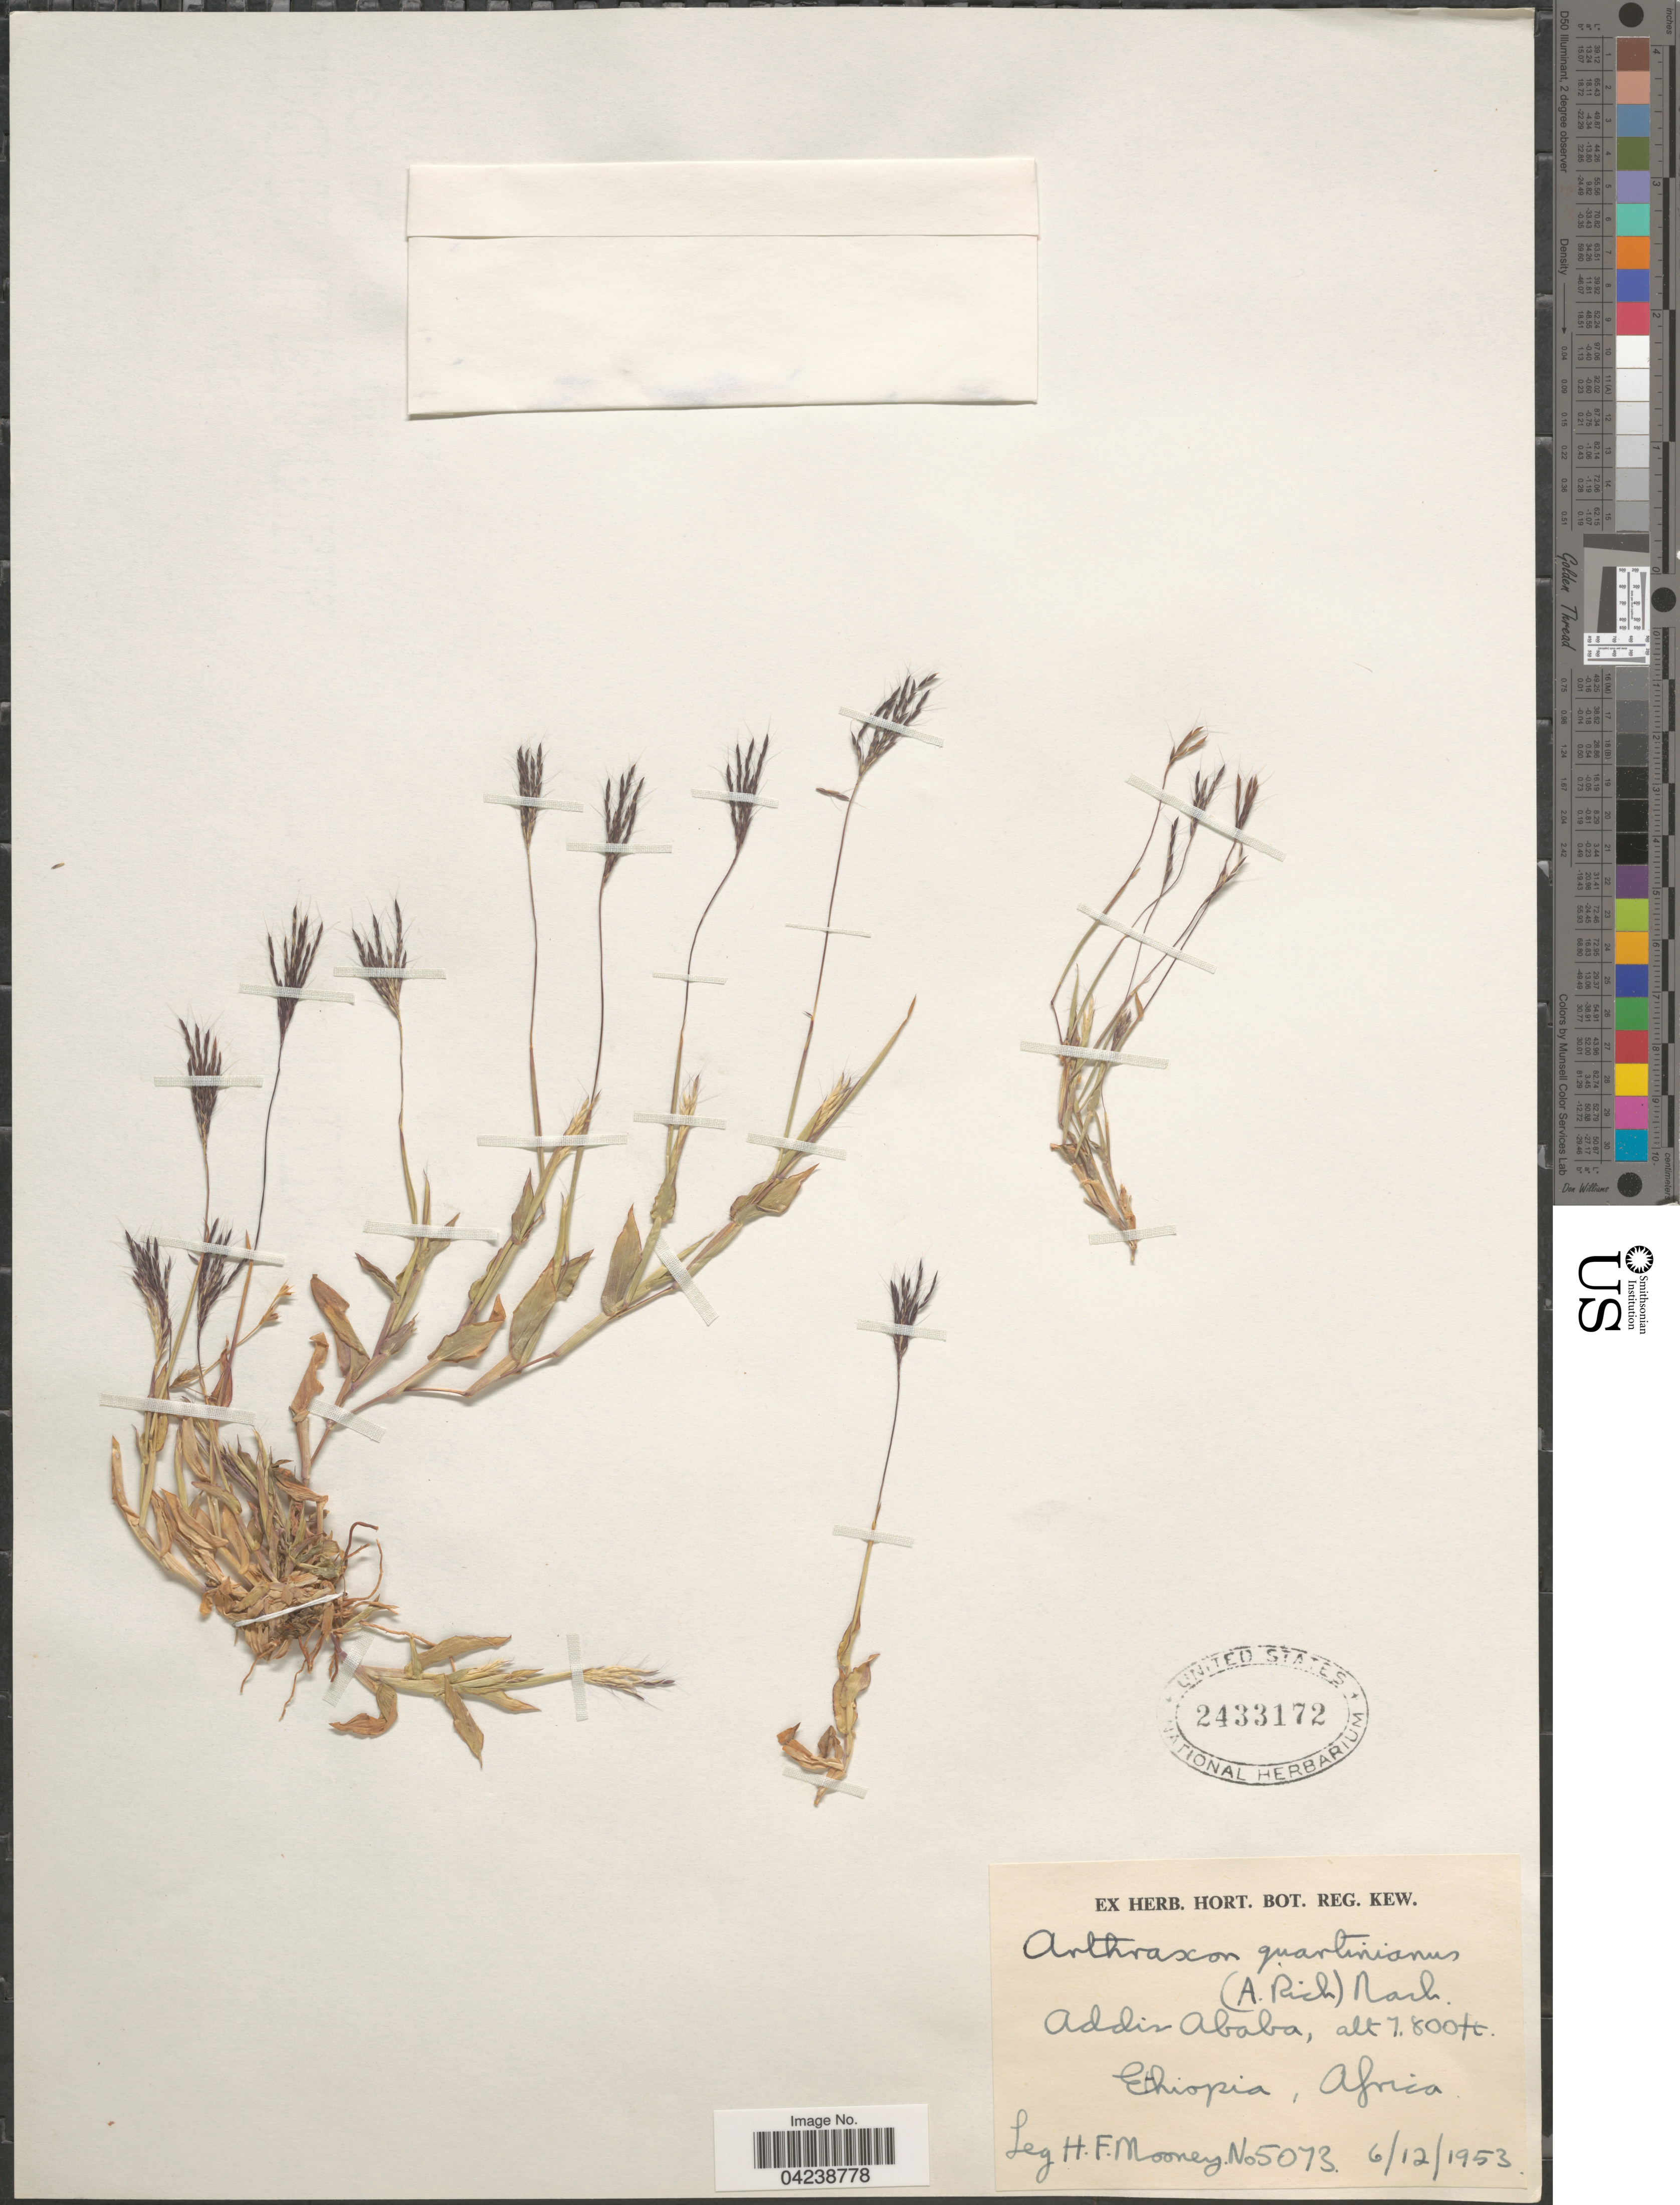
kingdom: Plantae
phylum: Tracheophyta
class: Liliopsida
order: Poales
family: Poaceae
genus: Arthraxon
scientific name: Arthraxon hispidus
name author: (Thunb.) Makino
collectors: H. Mooney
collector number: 5073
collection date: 1953-12-06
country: Ethiopia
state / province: Addis Ababa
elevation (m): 2377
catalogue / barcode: US 2433172